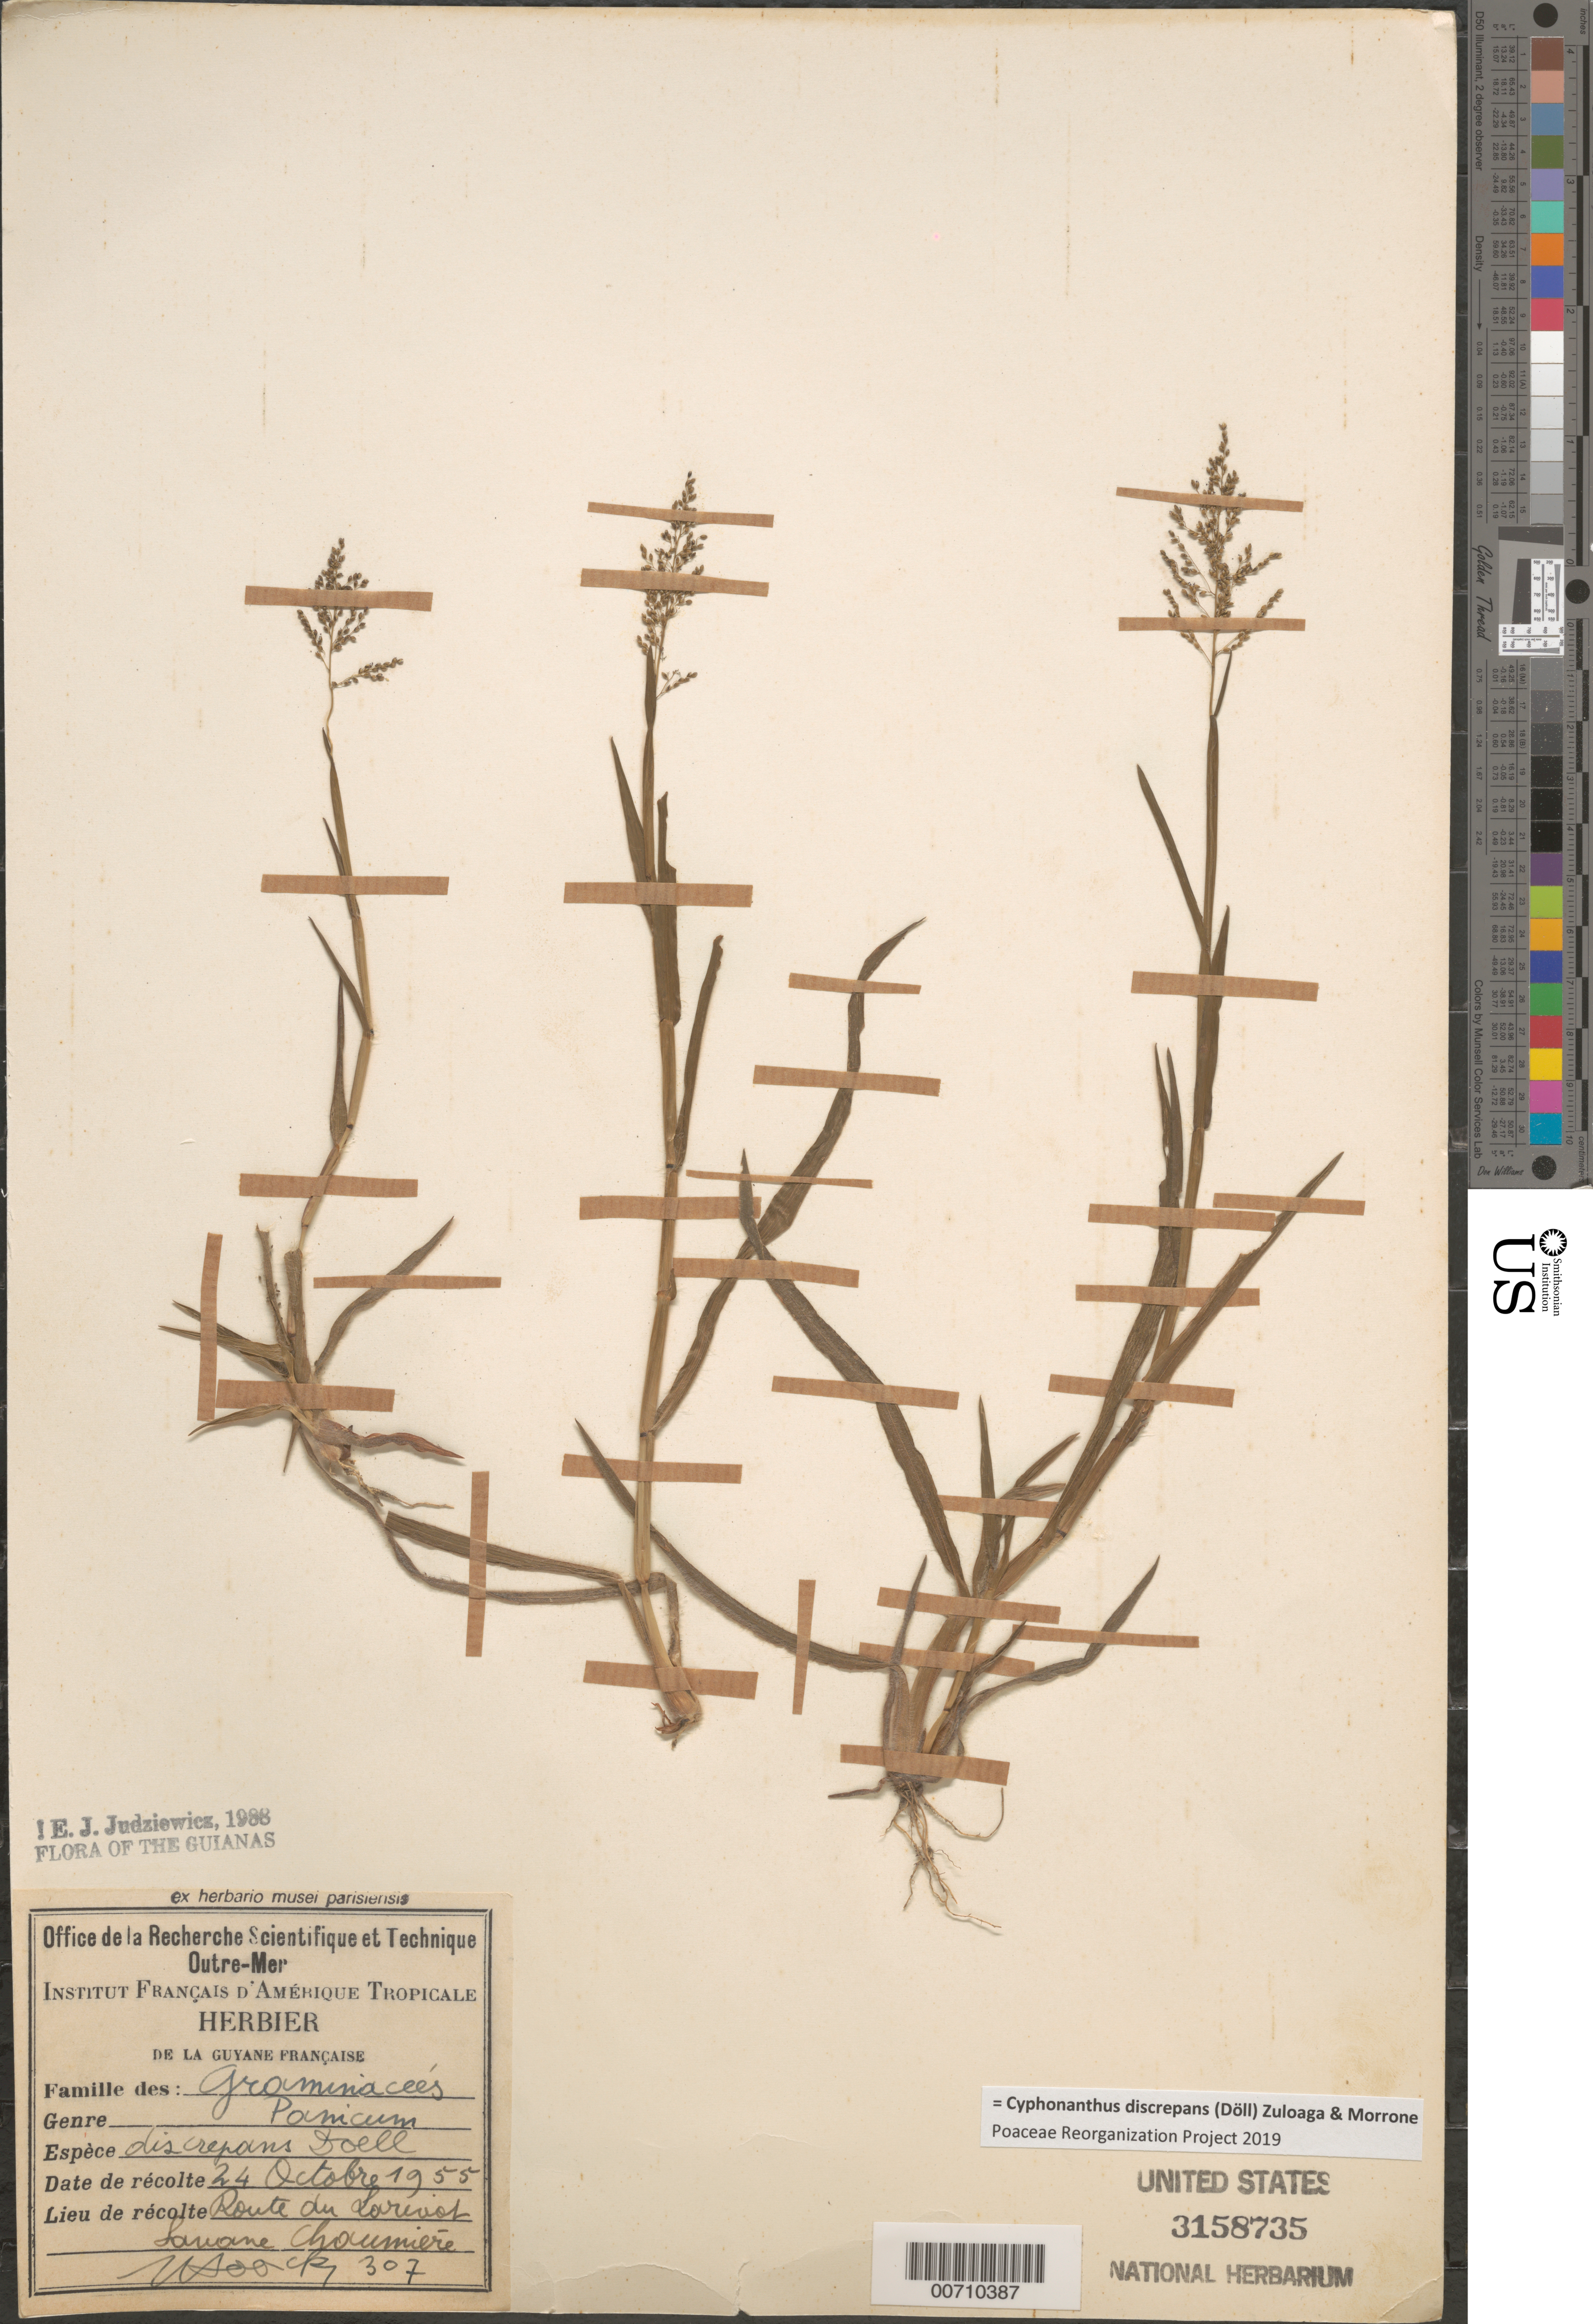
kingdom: Plantae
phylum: Tracheophyta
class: Liliopsida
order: Poales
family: Poaceae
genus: Cyphonanthus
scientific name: Cyphonanthus discrepans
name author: (Döll) Zuloaga & Morrone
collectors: J. Hoock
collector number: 307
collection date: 1955-10-24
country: French Guiana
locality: Guyane Française. Route du Larivot. Savane Chaumière.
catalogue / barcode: US 3158735